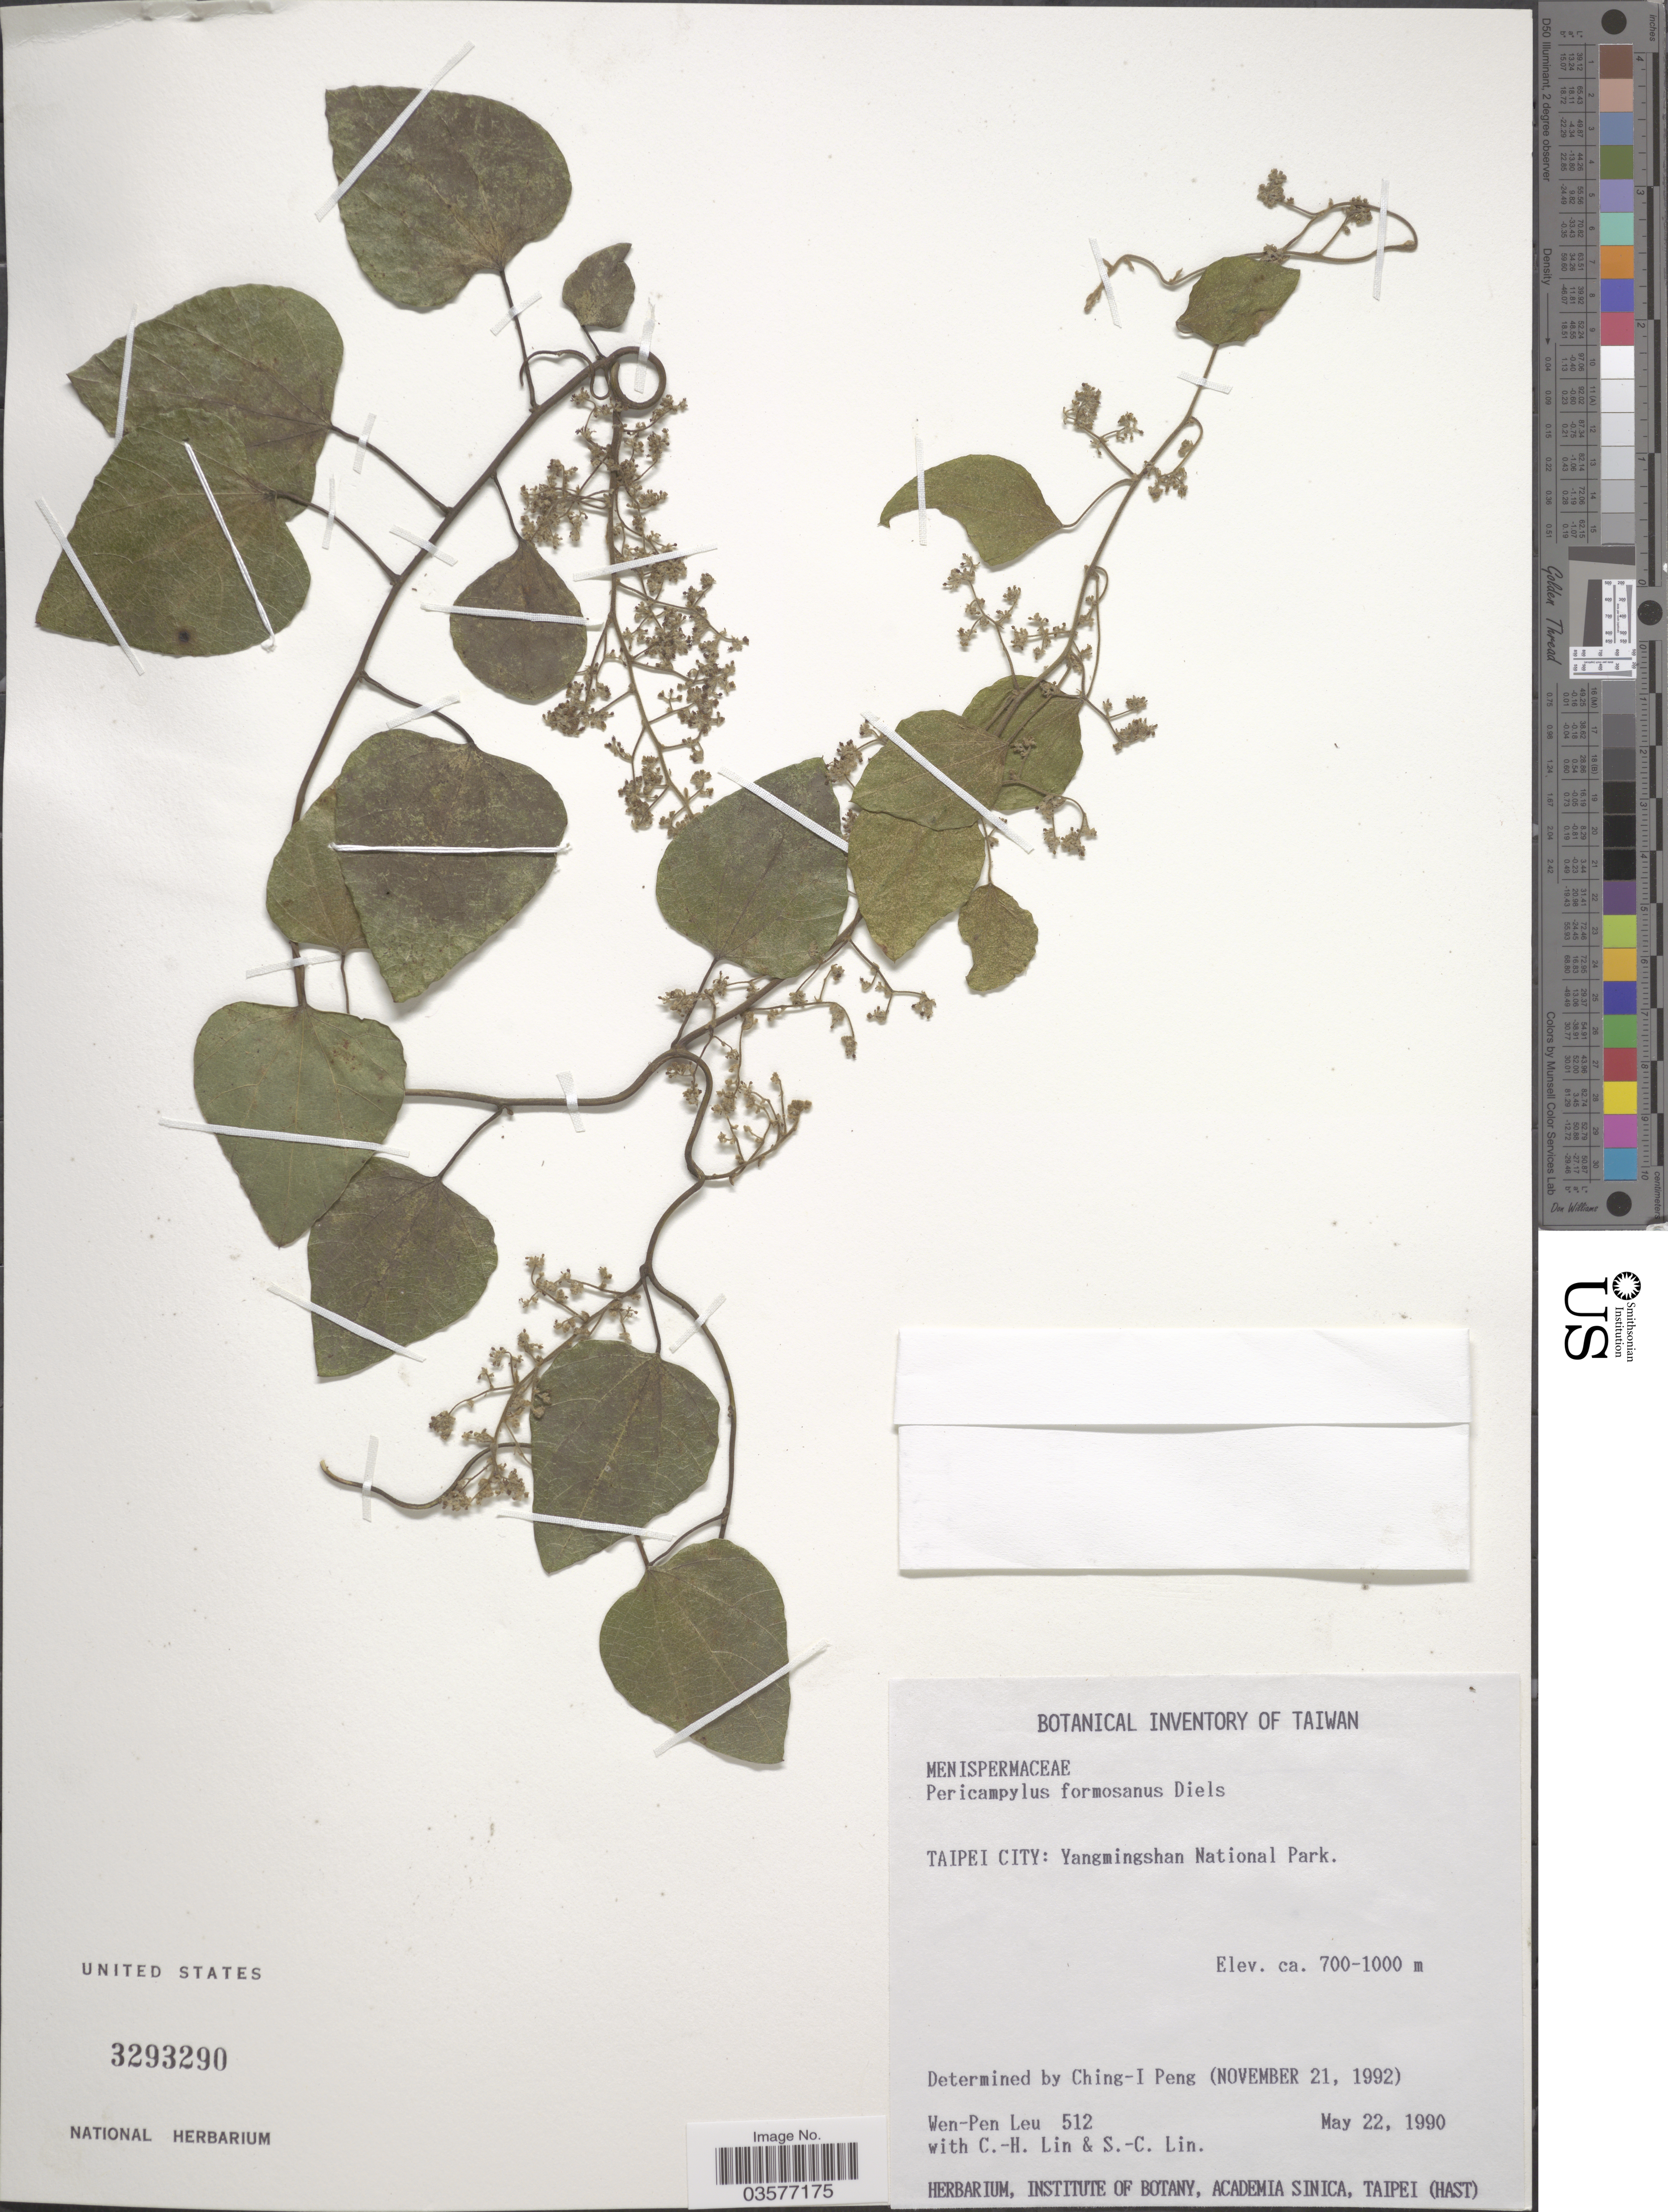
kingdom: Plantae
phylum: Tracheophyta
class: Magnoliopsida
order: Ranunculales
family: Menispermaceae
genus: Pericampylus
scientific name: Pericampylus formosanus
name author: Diels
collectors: W. Leu, C. Lin & S. Lin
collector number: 512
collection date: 1990-05-22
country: Taiwan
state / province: Taipei City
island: Taiwan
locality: Yangmingshan National Park.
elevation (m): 700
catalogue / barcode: US 3293290